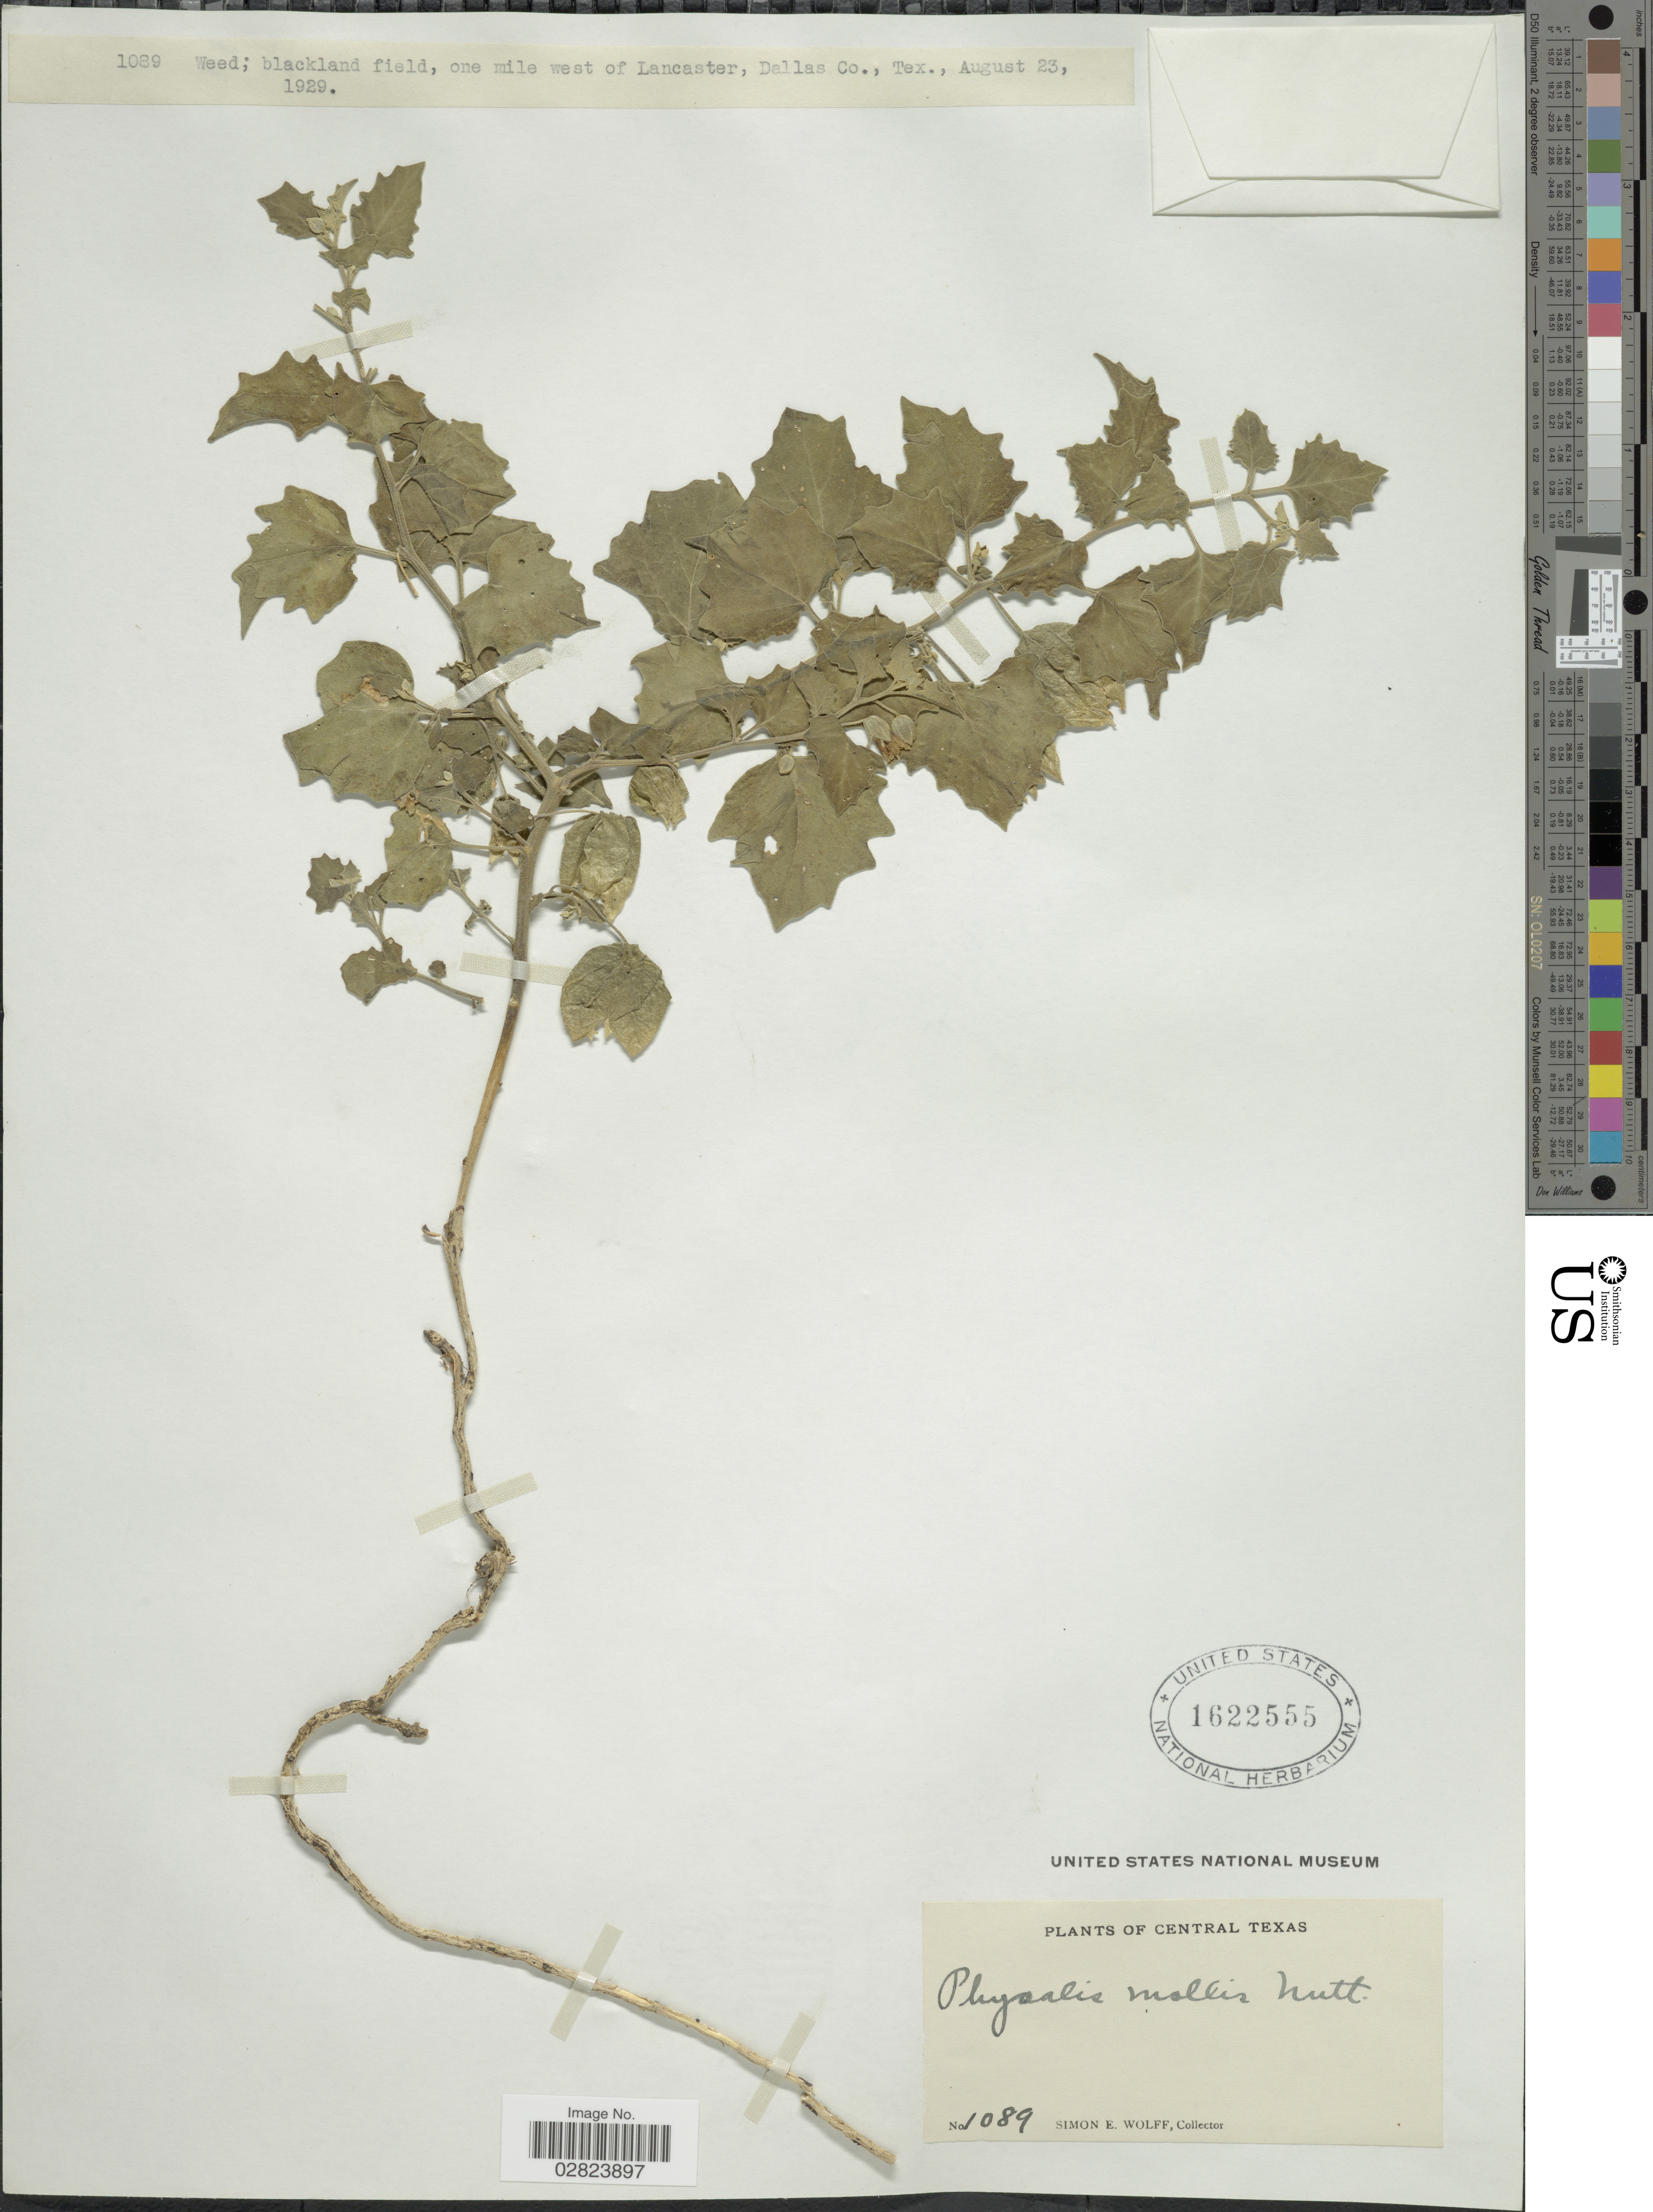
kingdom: Plantae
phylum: Tracheophyta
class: Magnoliopsida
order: Solanales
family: Solanaceae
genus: Physalis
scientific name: Physalis mollis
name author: Nutt.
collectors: S. E. Wolff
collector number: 1089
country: United States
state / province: Texas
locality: Central Texas.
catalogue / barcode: US 1622555